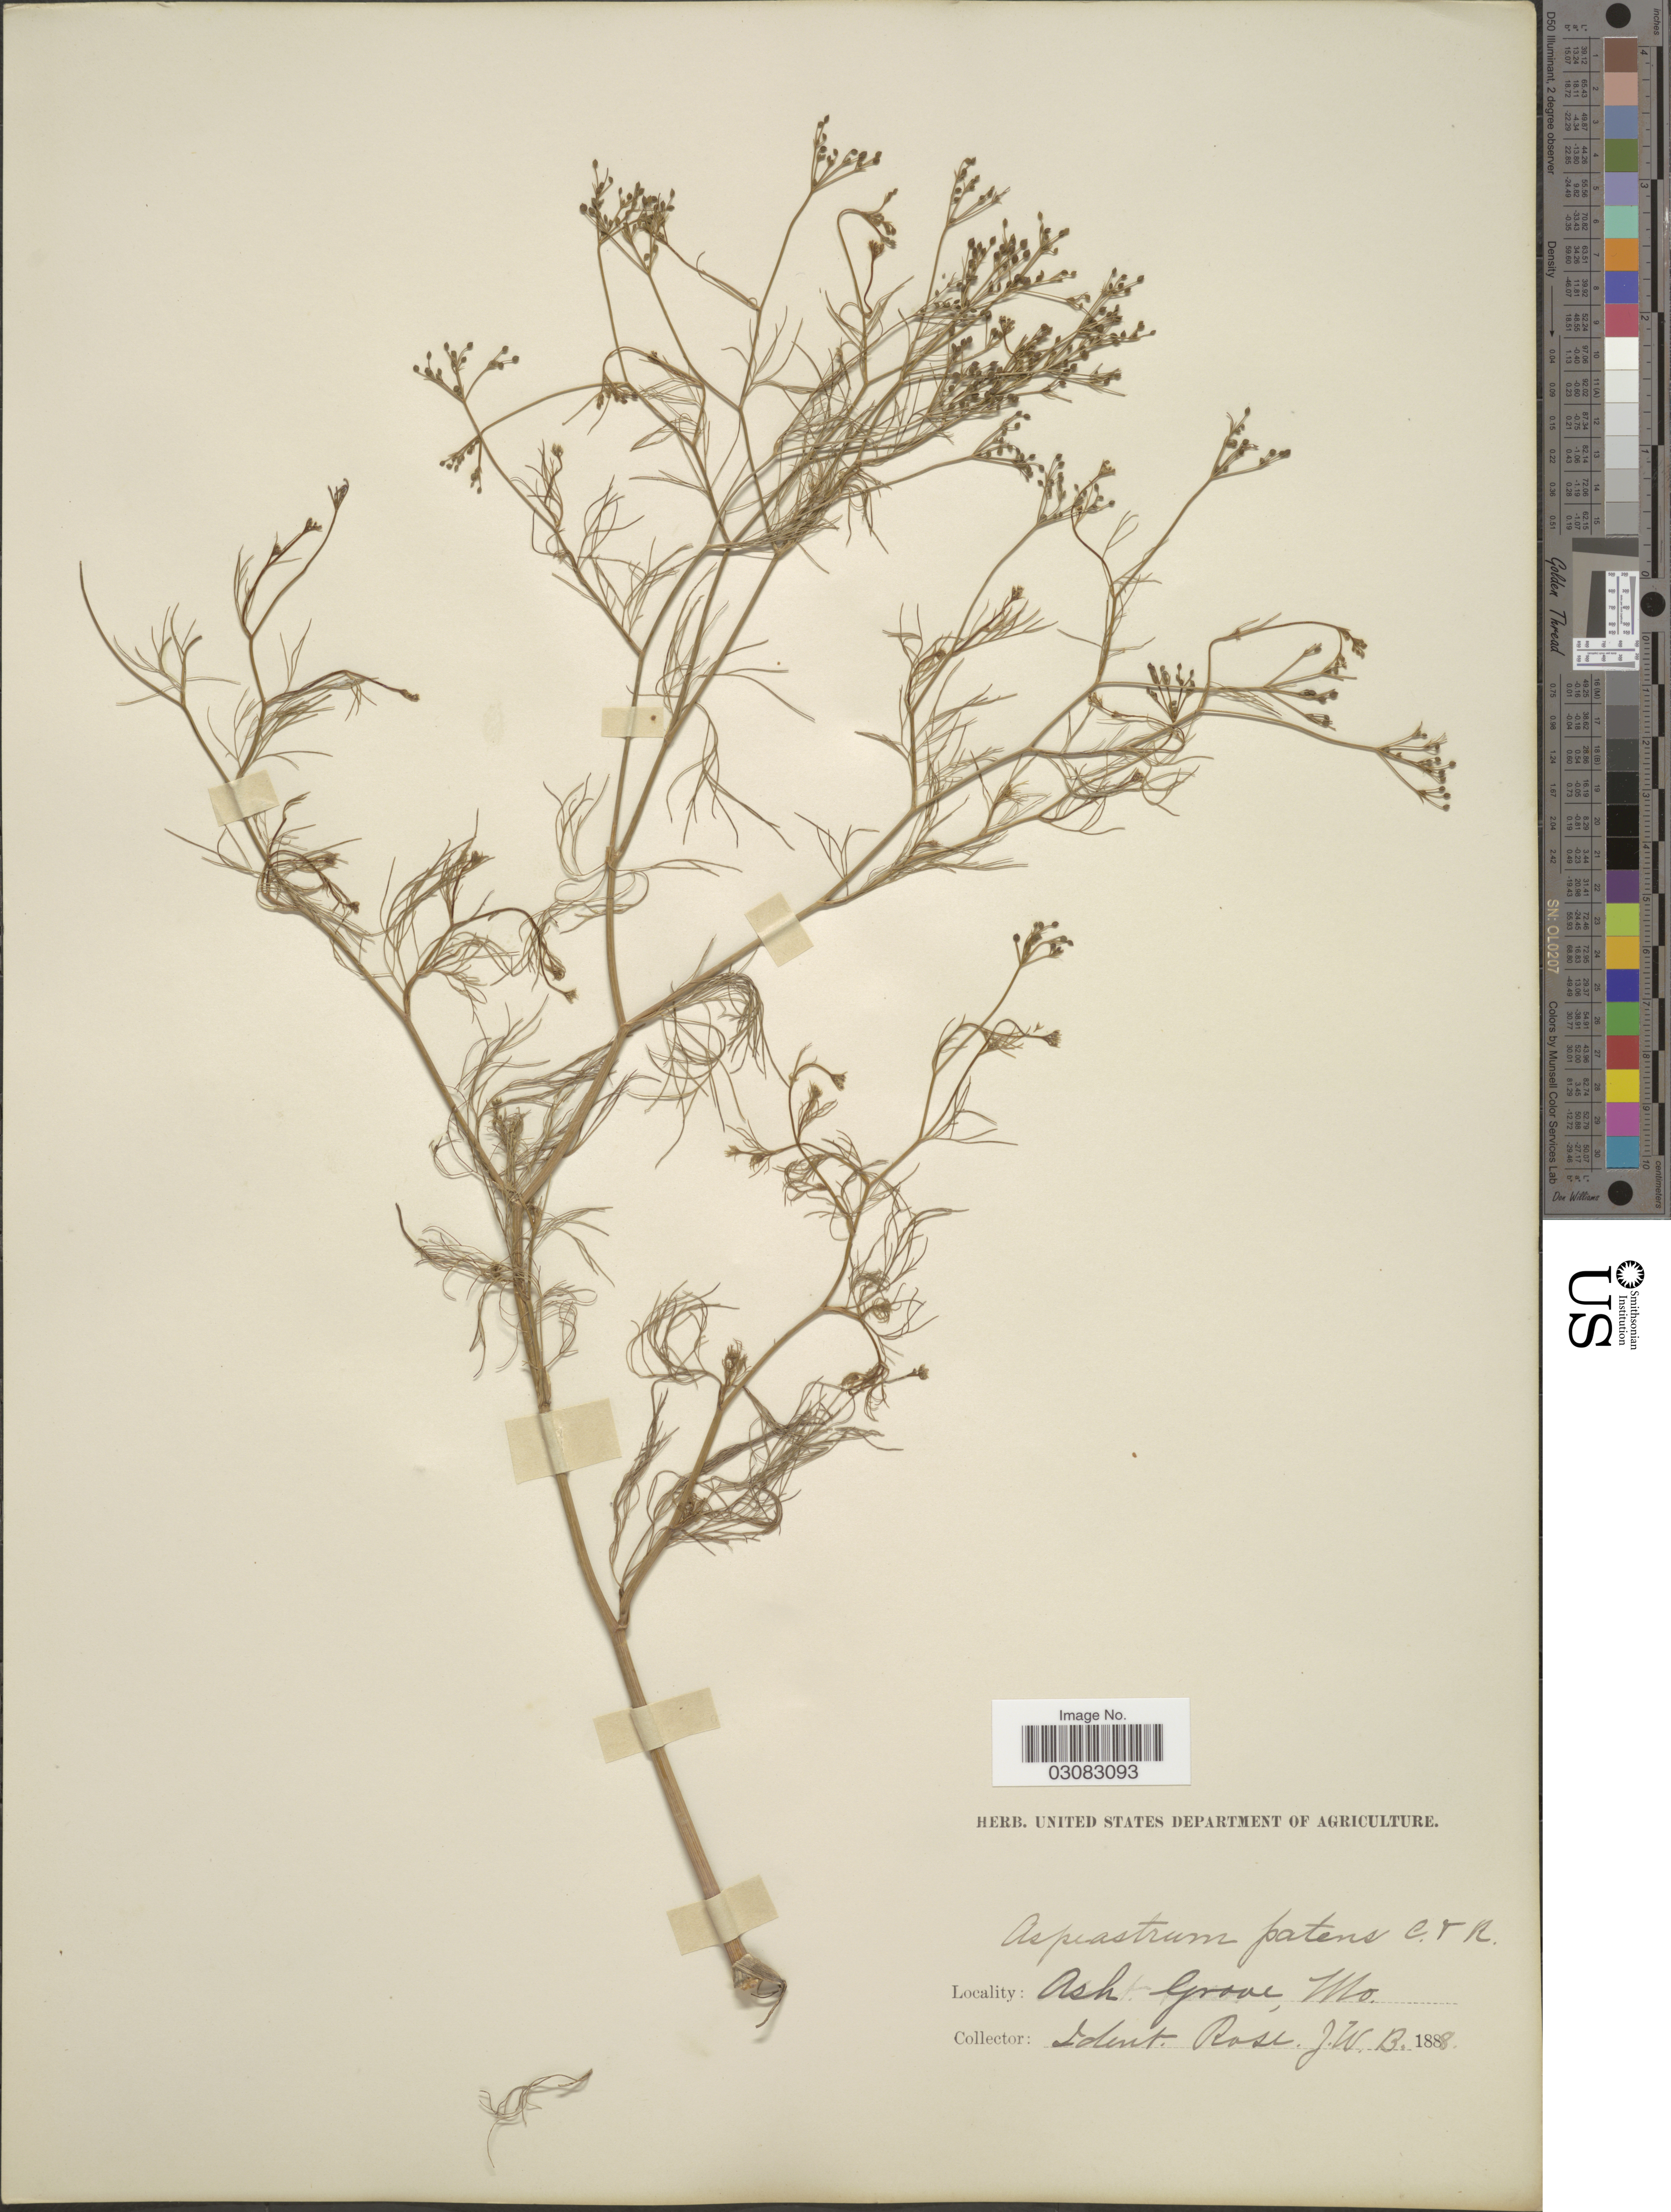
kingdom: Plantae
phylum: Tracheophyta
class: Magnoliopsida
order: Apiales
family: Apiaceae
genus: Spermolepis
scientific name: Spermolepis patens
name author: (Nutt. ex DC.) B.L. Rob.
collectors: J. N. Rose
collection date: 1888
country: United States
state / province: Missouri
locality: Ash Grove, Mo.